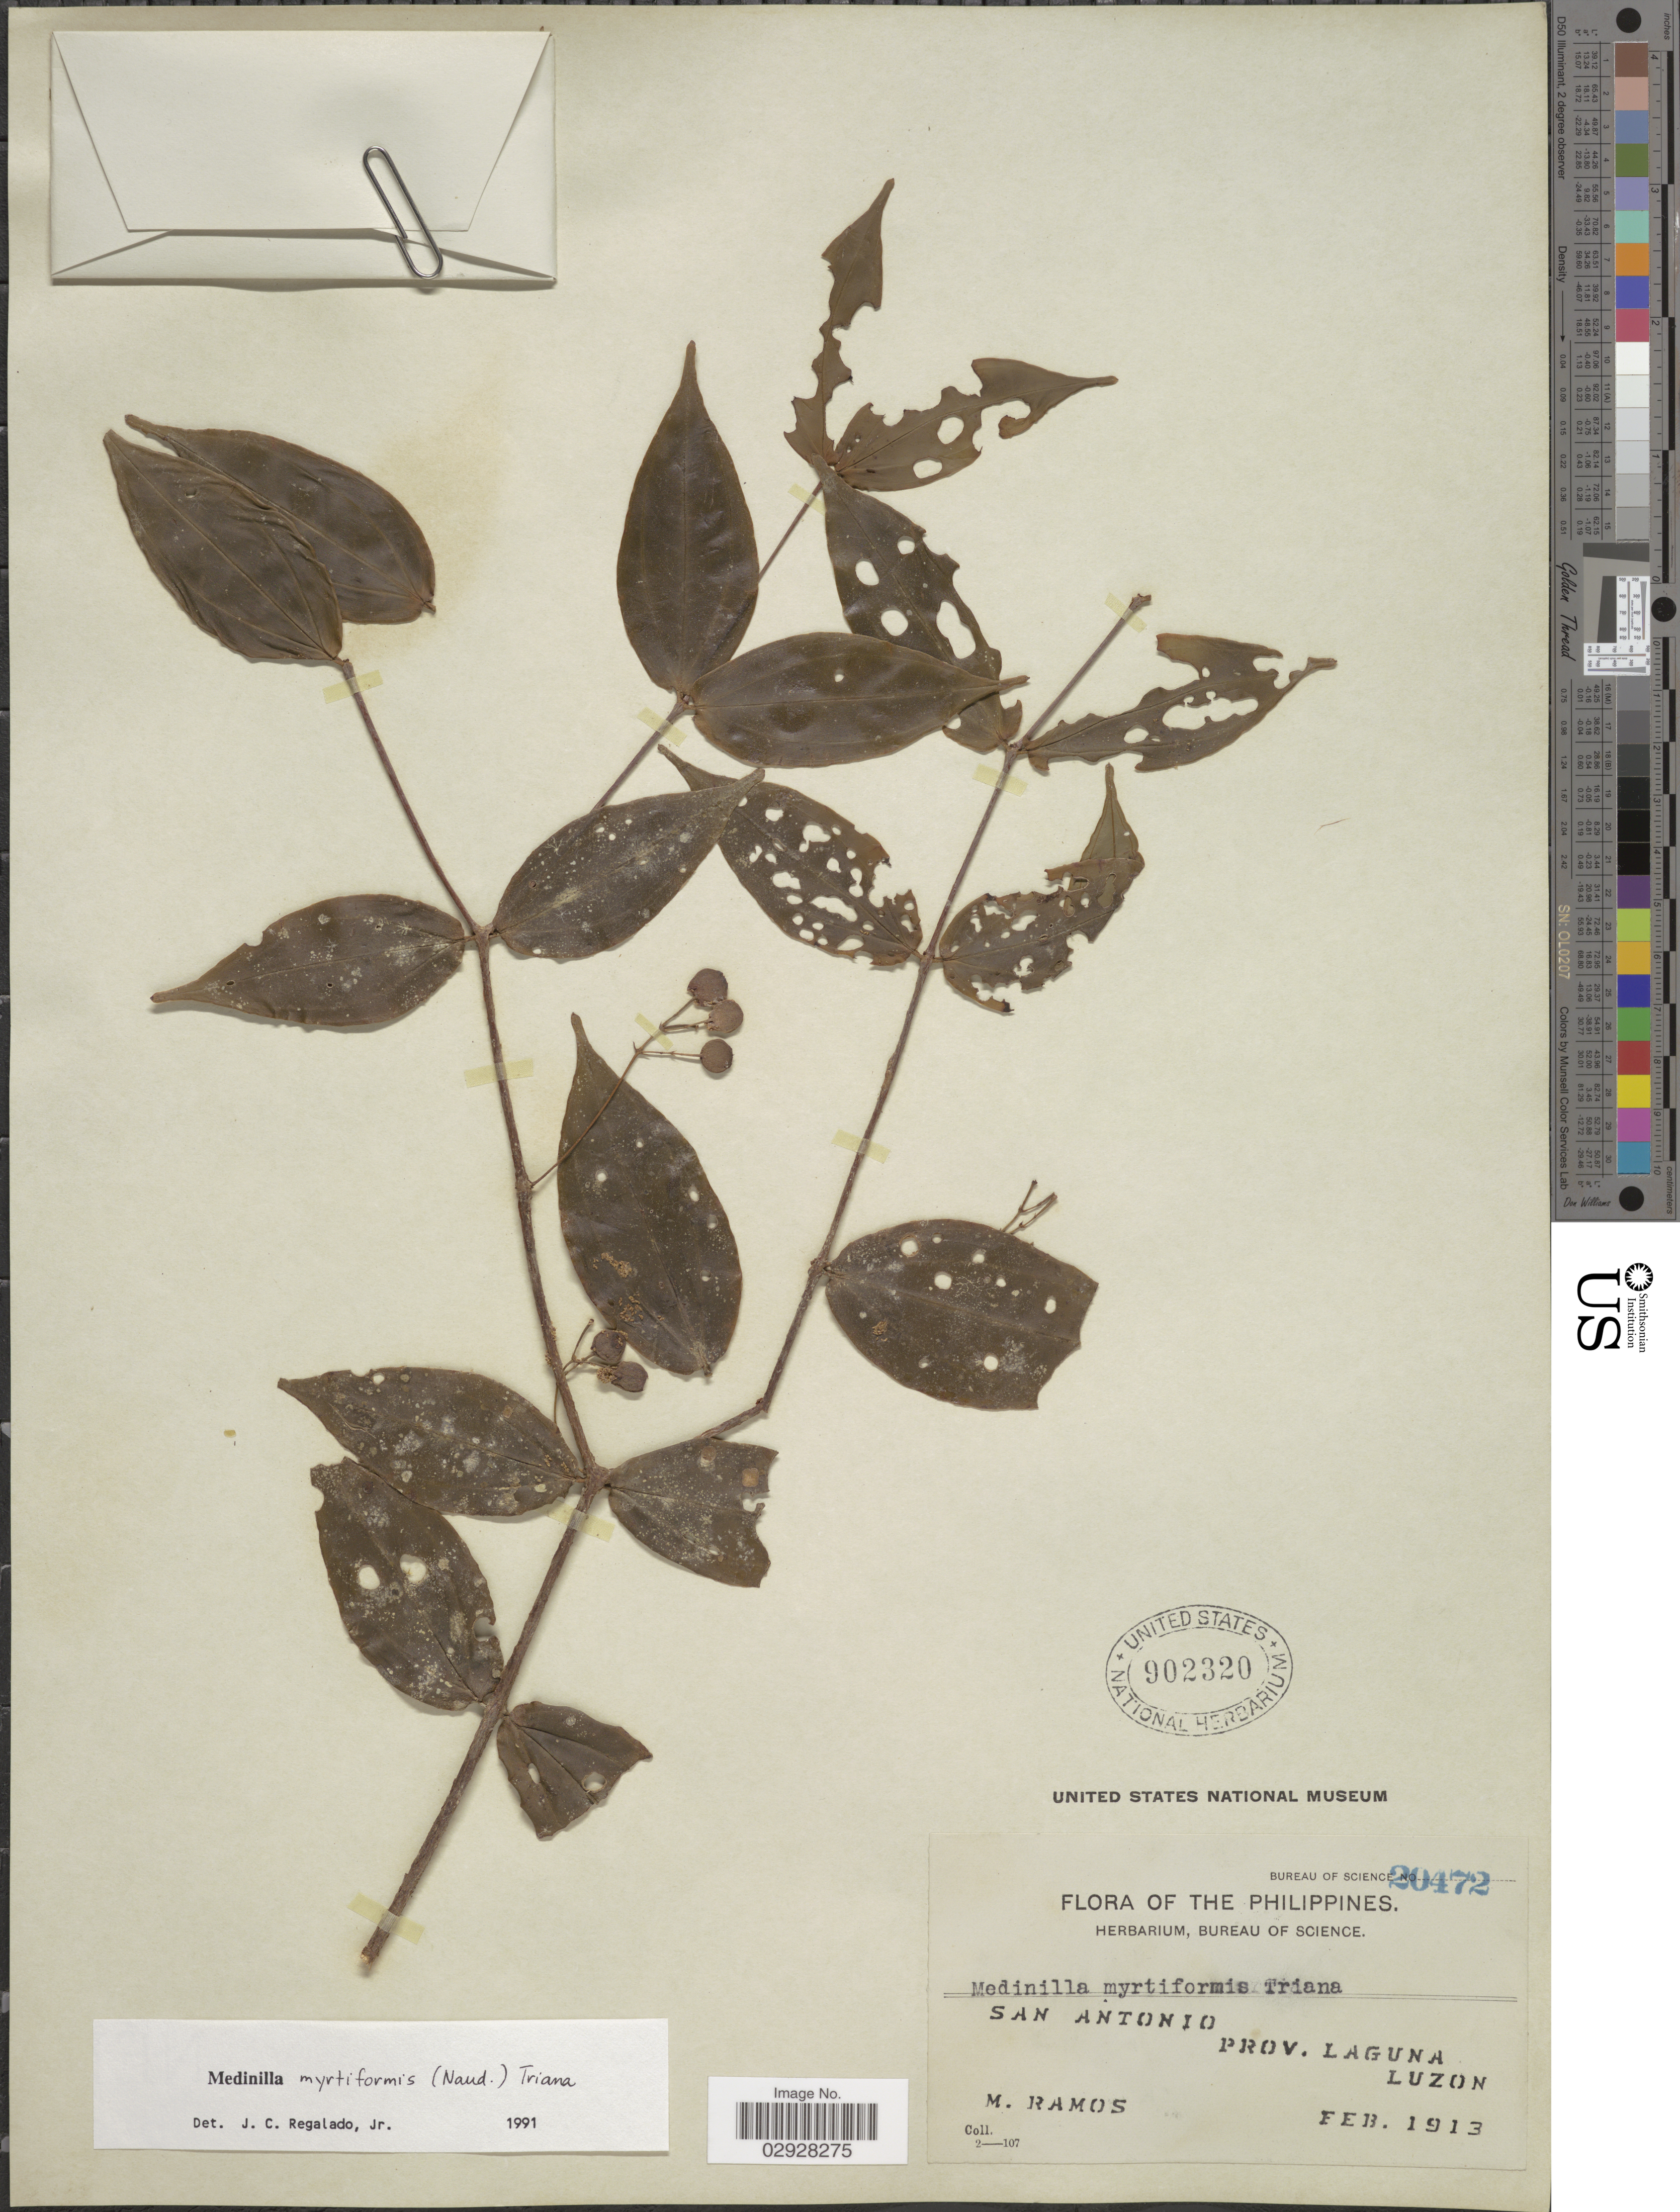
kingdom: Plantae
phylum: Tracheophyta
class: Magnoliopsida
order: Myrtales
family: Melastomataceae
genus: Medinilla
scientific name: Medinilla myrtiformis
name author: (Naudin) Triana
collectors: M. Ramos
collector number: Bureau of Science 20472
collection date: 1913-02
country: Philippines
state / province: Calabarzon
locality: San Antonio, Prov. Laguna, Luzon.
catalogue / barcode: US 902320